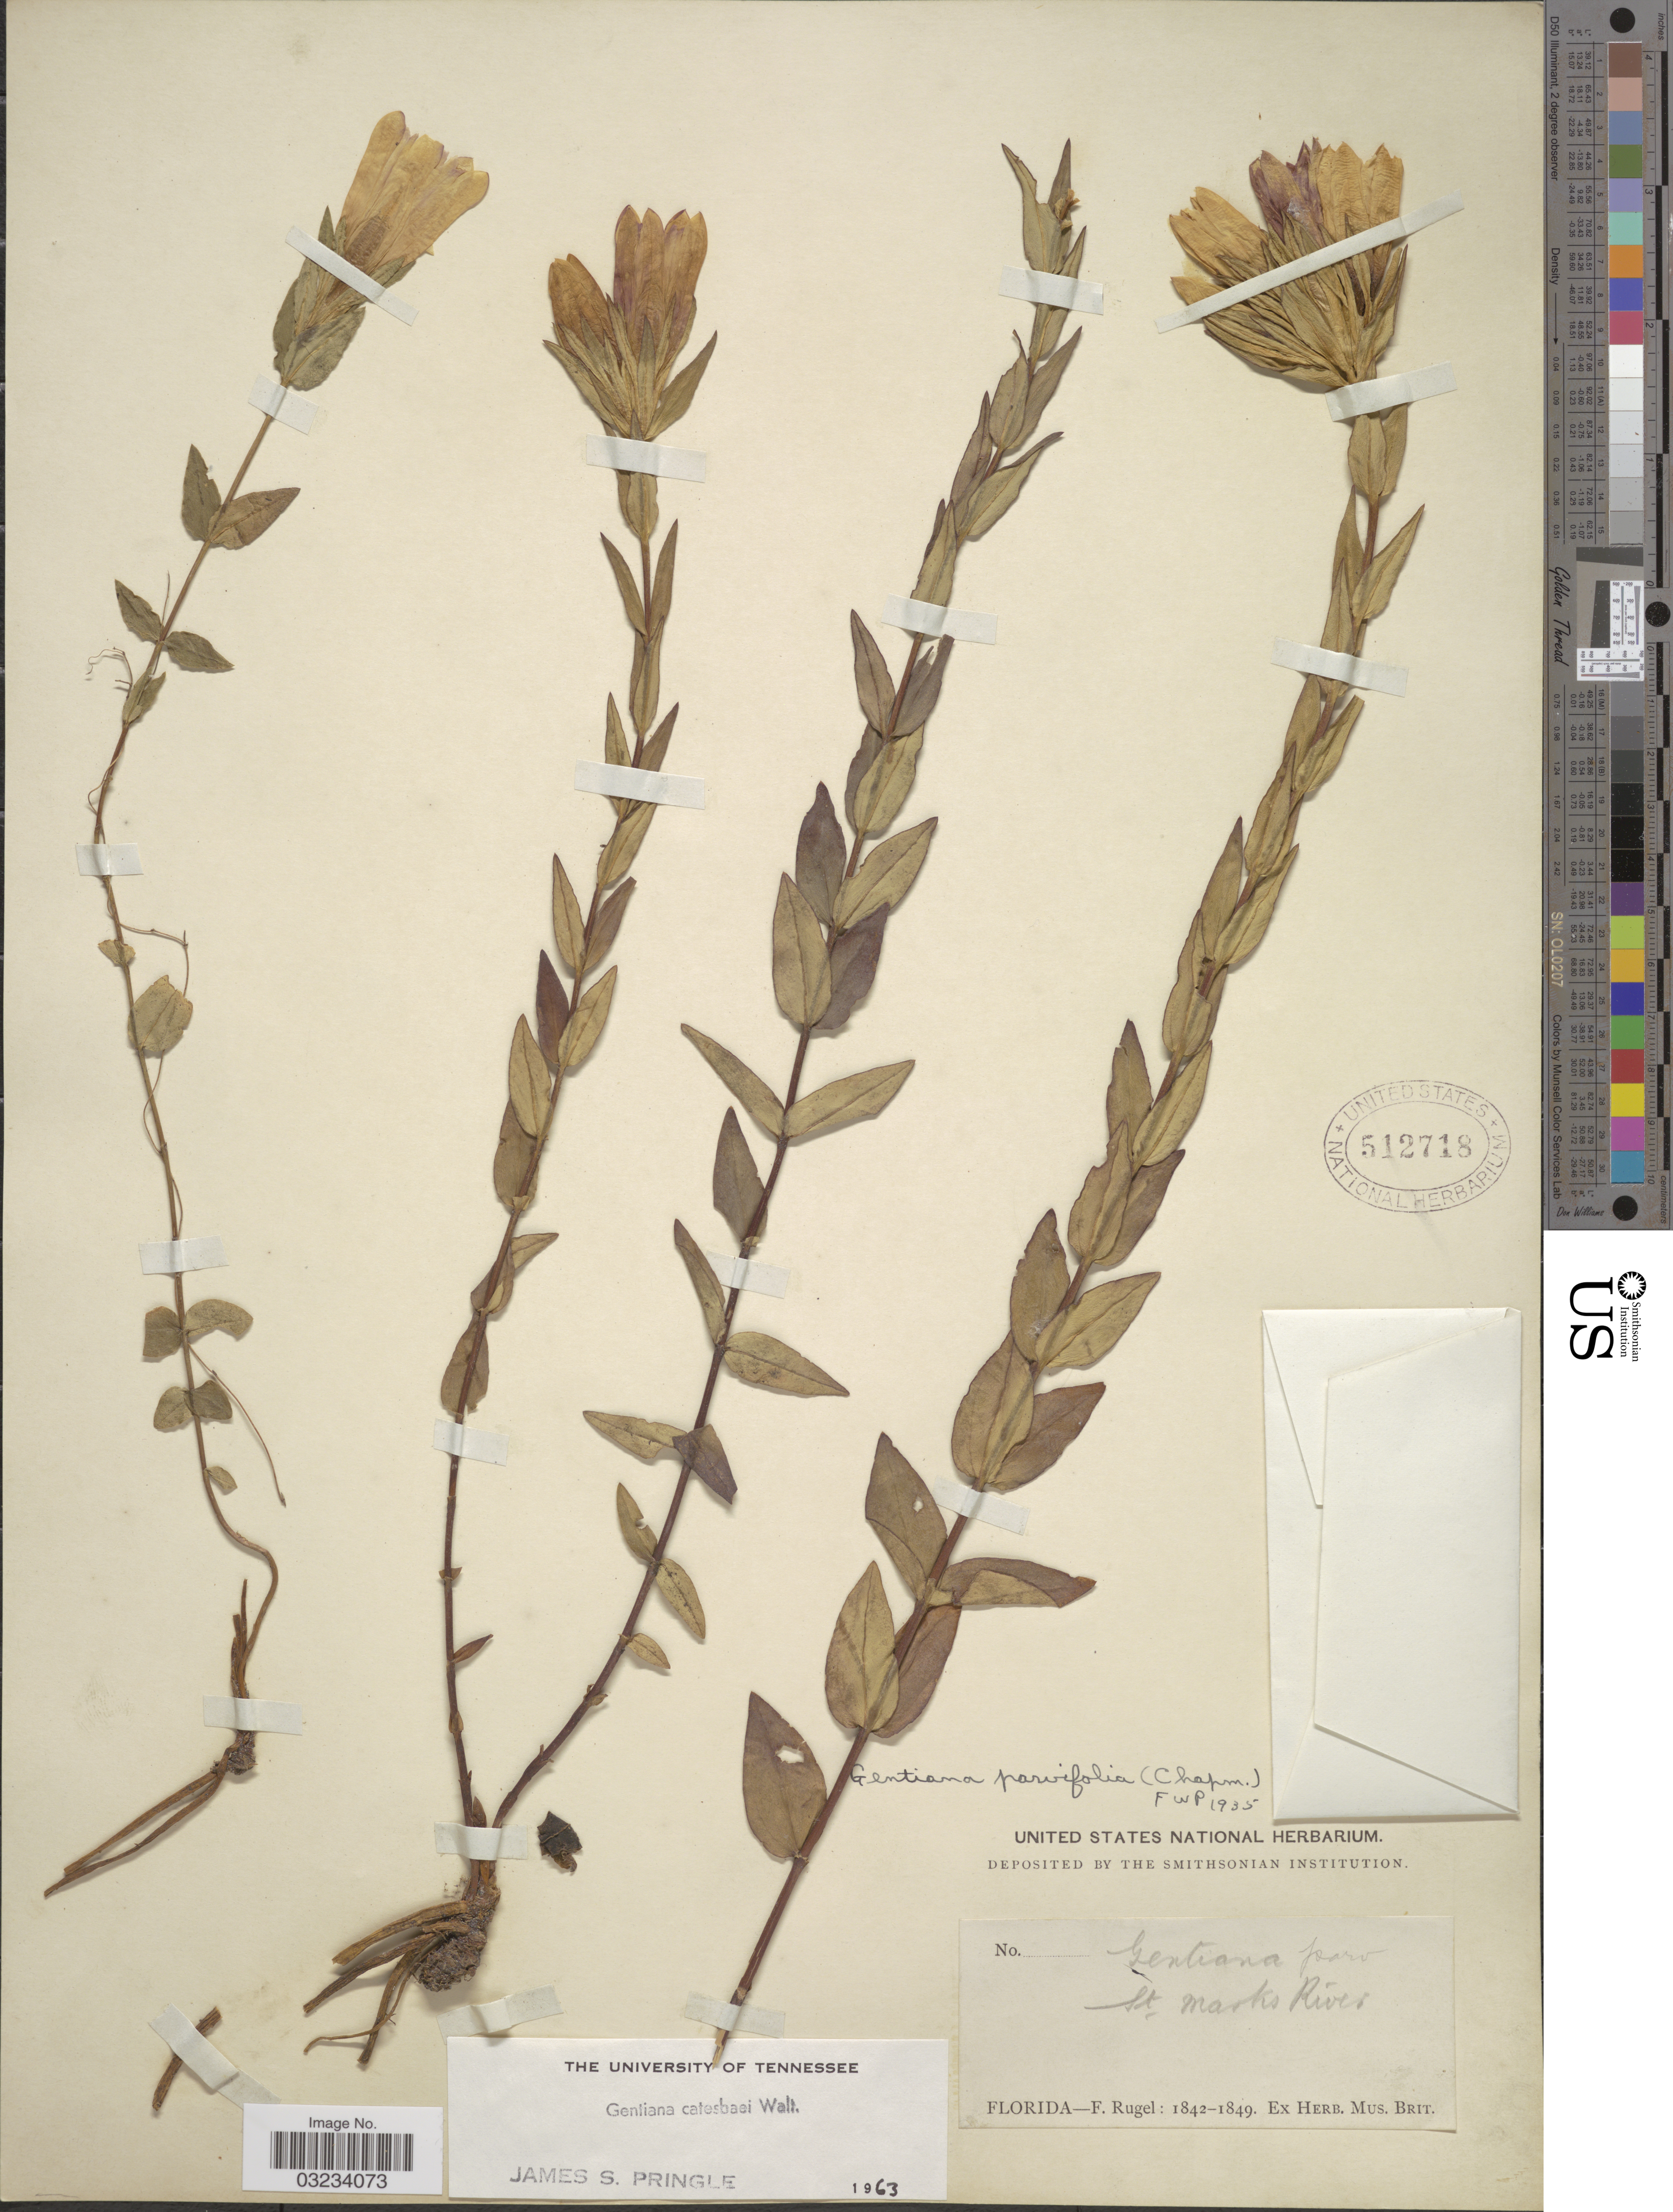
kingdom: Plantae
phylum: Tracheophyta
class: Magnoliopsida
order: Gentianales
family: Gentianaceae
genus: Gentiana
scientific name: Gentiana catesbaei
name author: Walter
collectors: F. Rugel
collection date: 1842/1849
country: United States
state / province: Florida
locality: St Marks River.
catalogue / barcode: US 512718